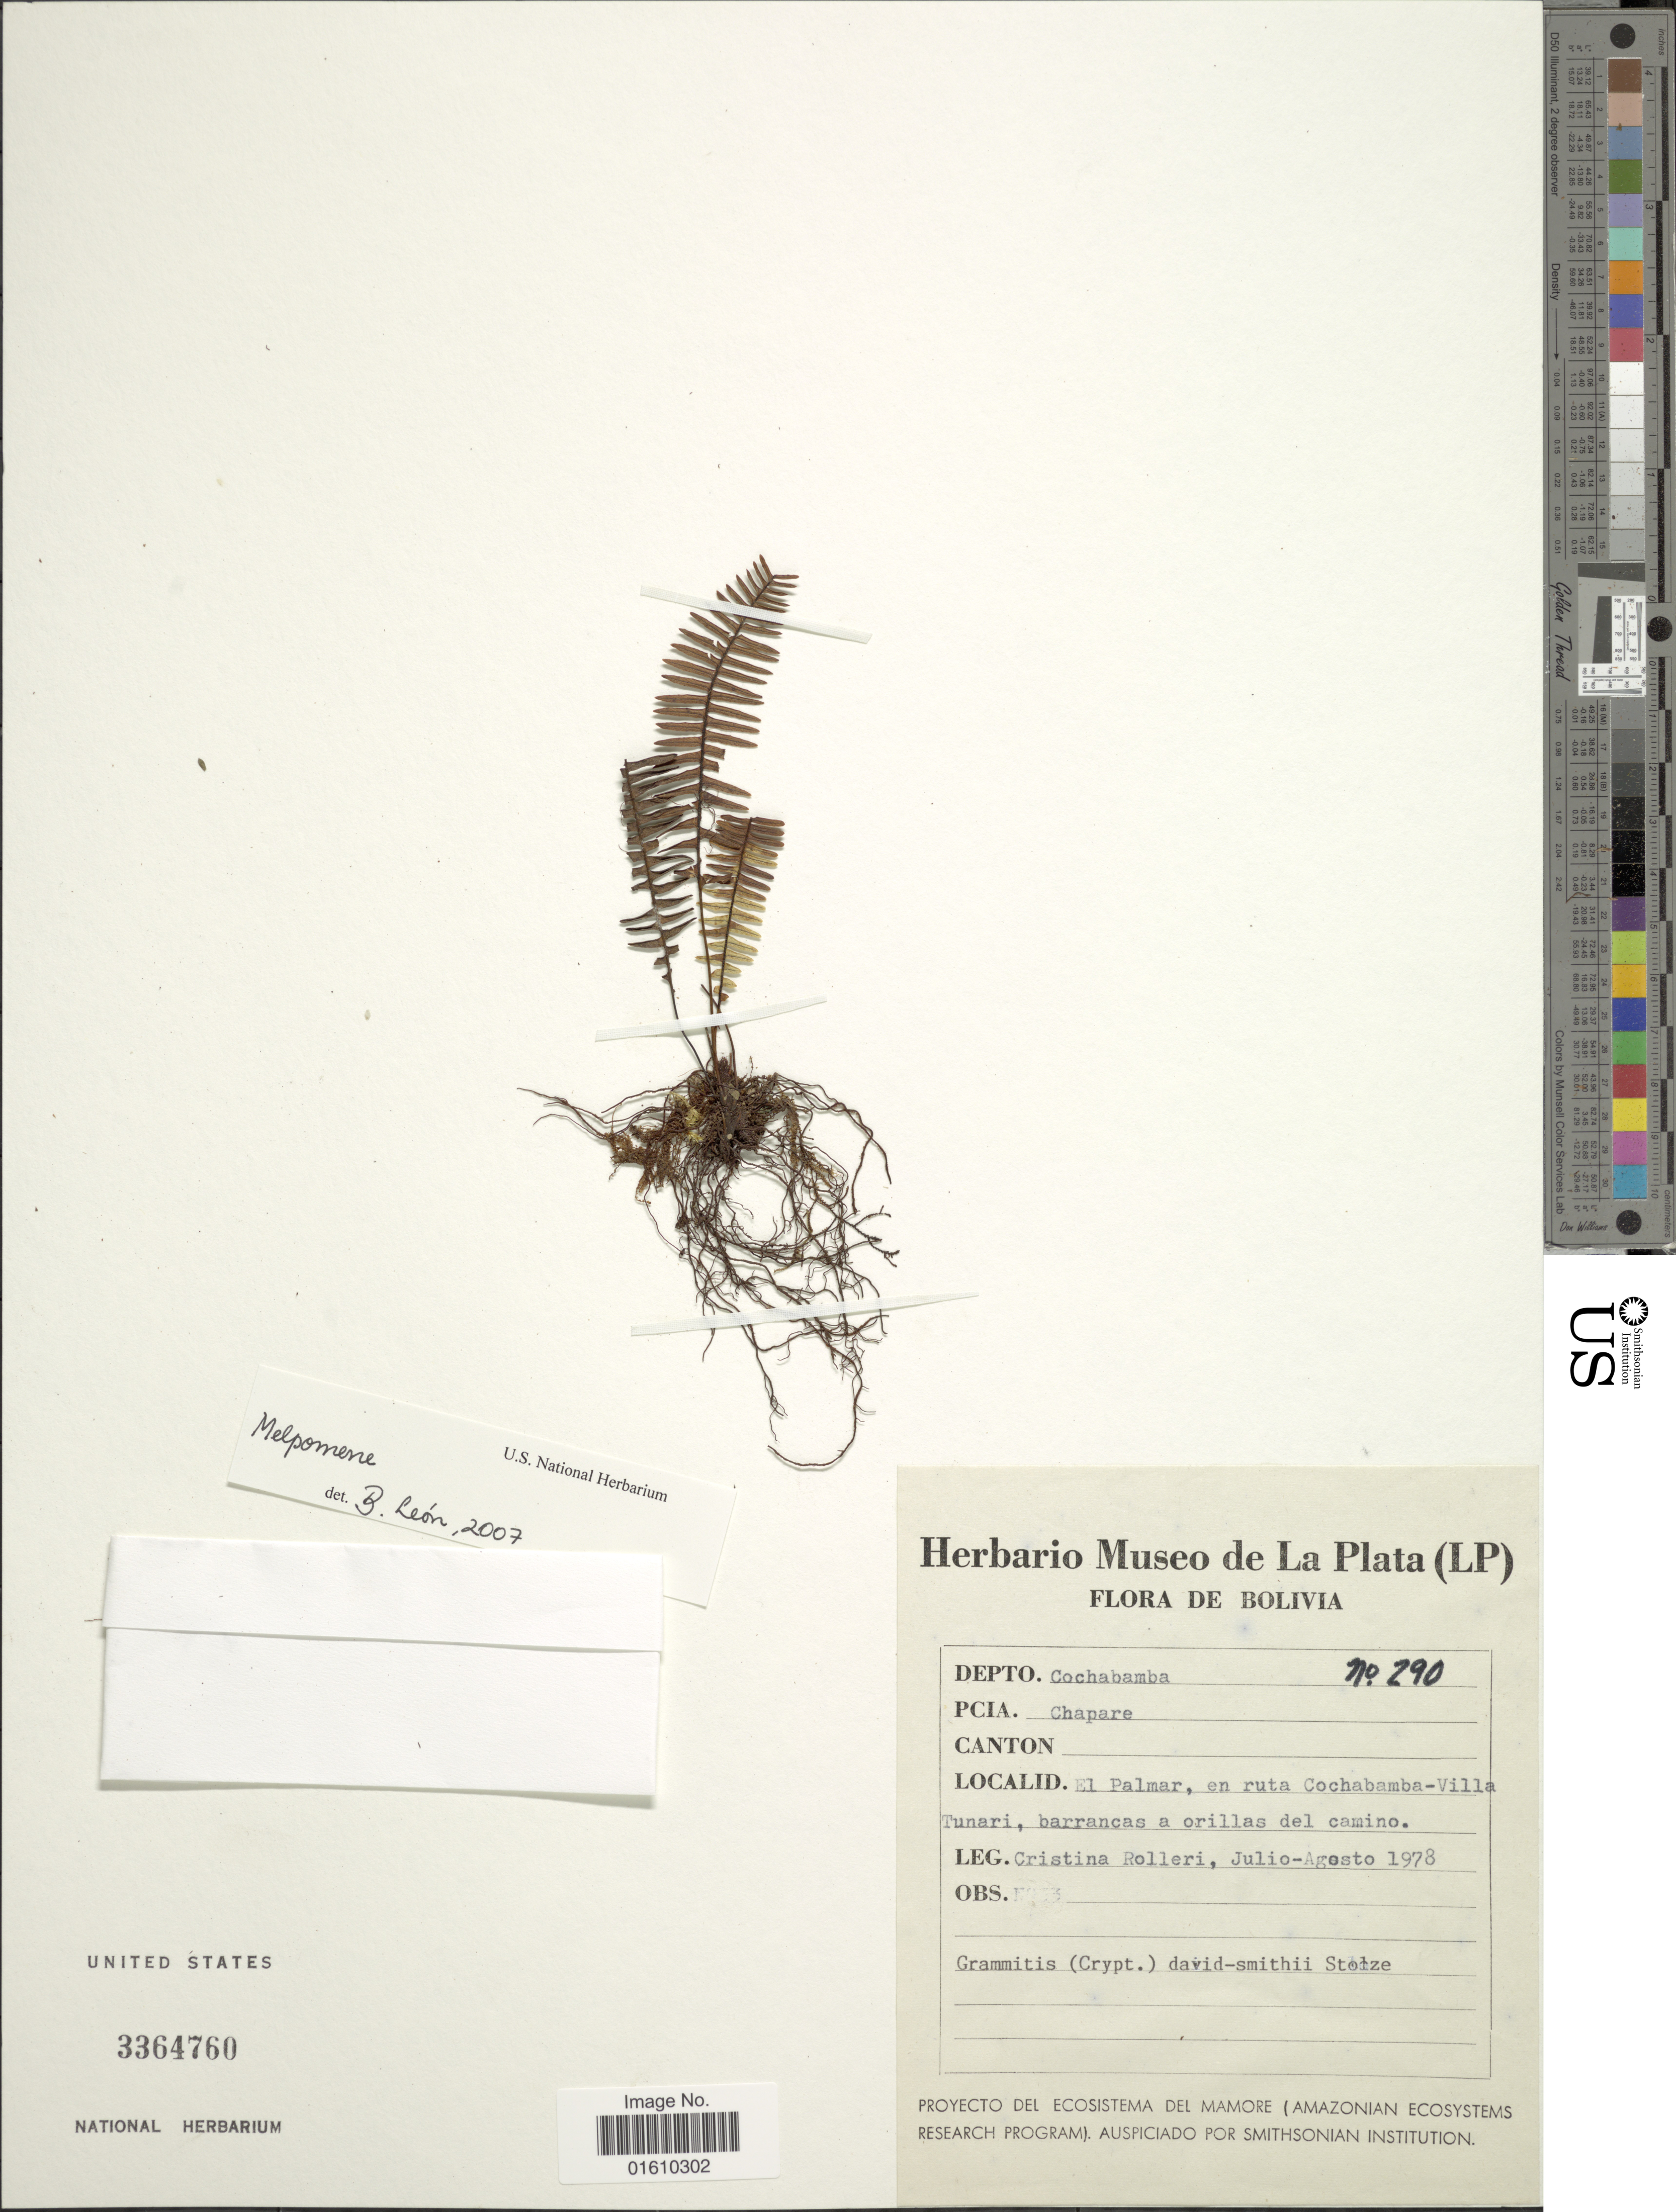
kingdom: Plantae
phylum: Tracheophyta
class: Polypodiopsida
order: Polypodiales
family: Polypodiaceae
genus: Melpomene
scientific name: Melpomene sp.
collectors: C. Rolleri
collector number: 290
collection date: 1978-07/1978-08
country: Bolivia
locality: El Palmar, en ruta Cochabamba-Villa Tunari, barrancas a orillas del camino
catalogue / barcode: US 3364760